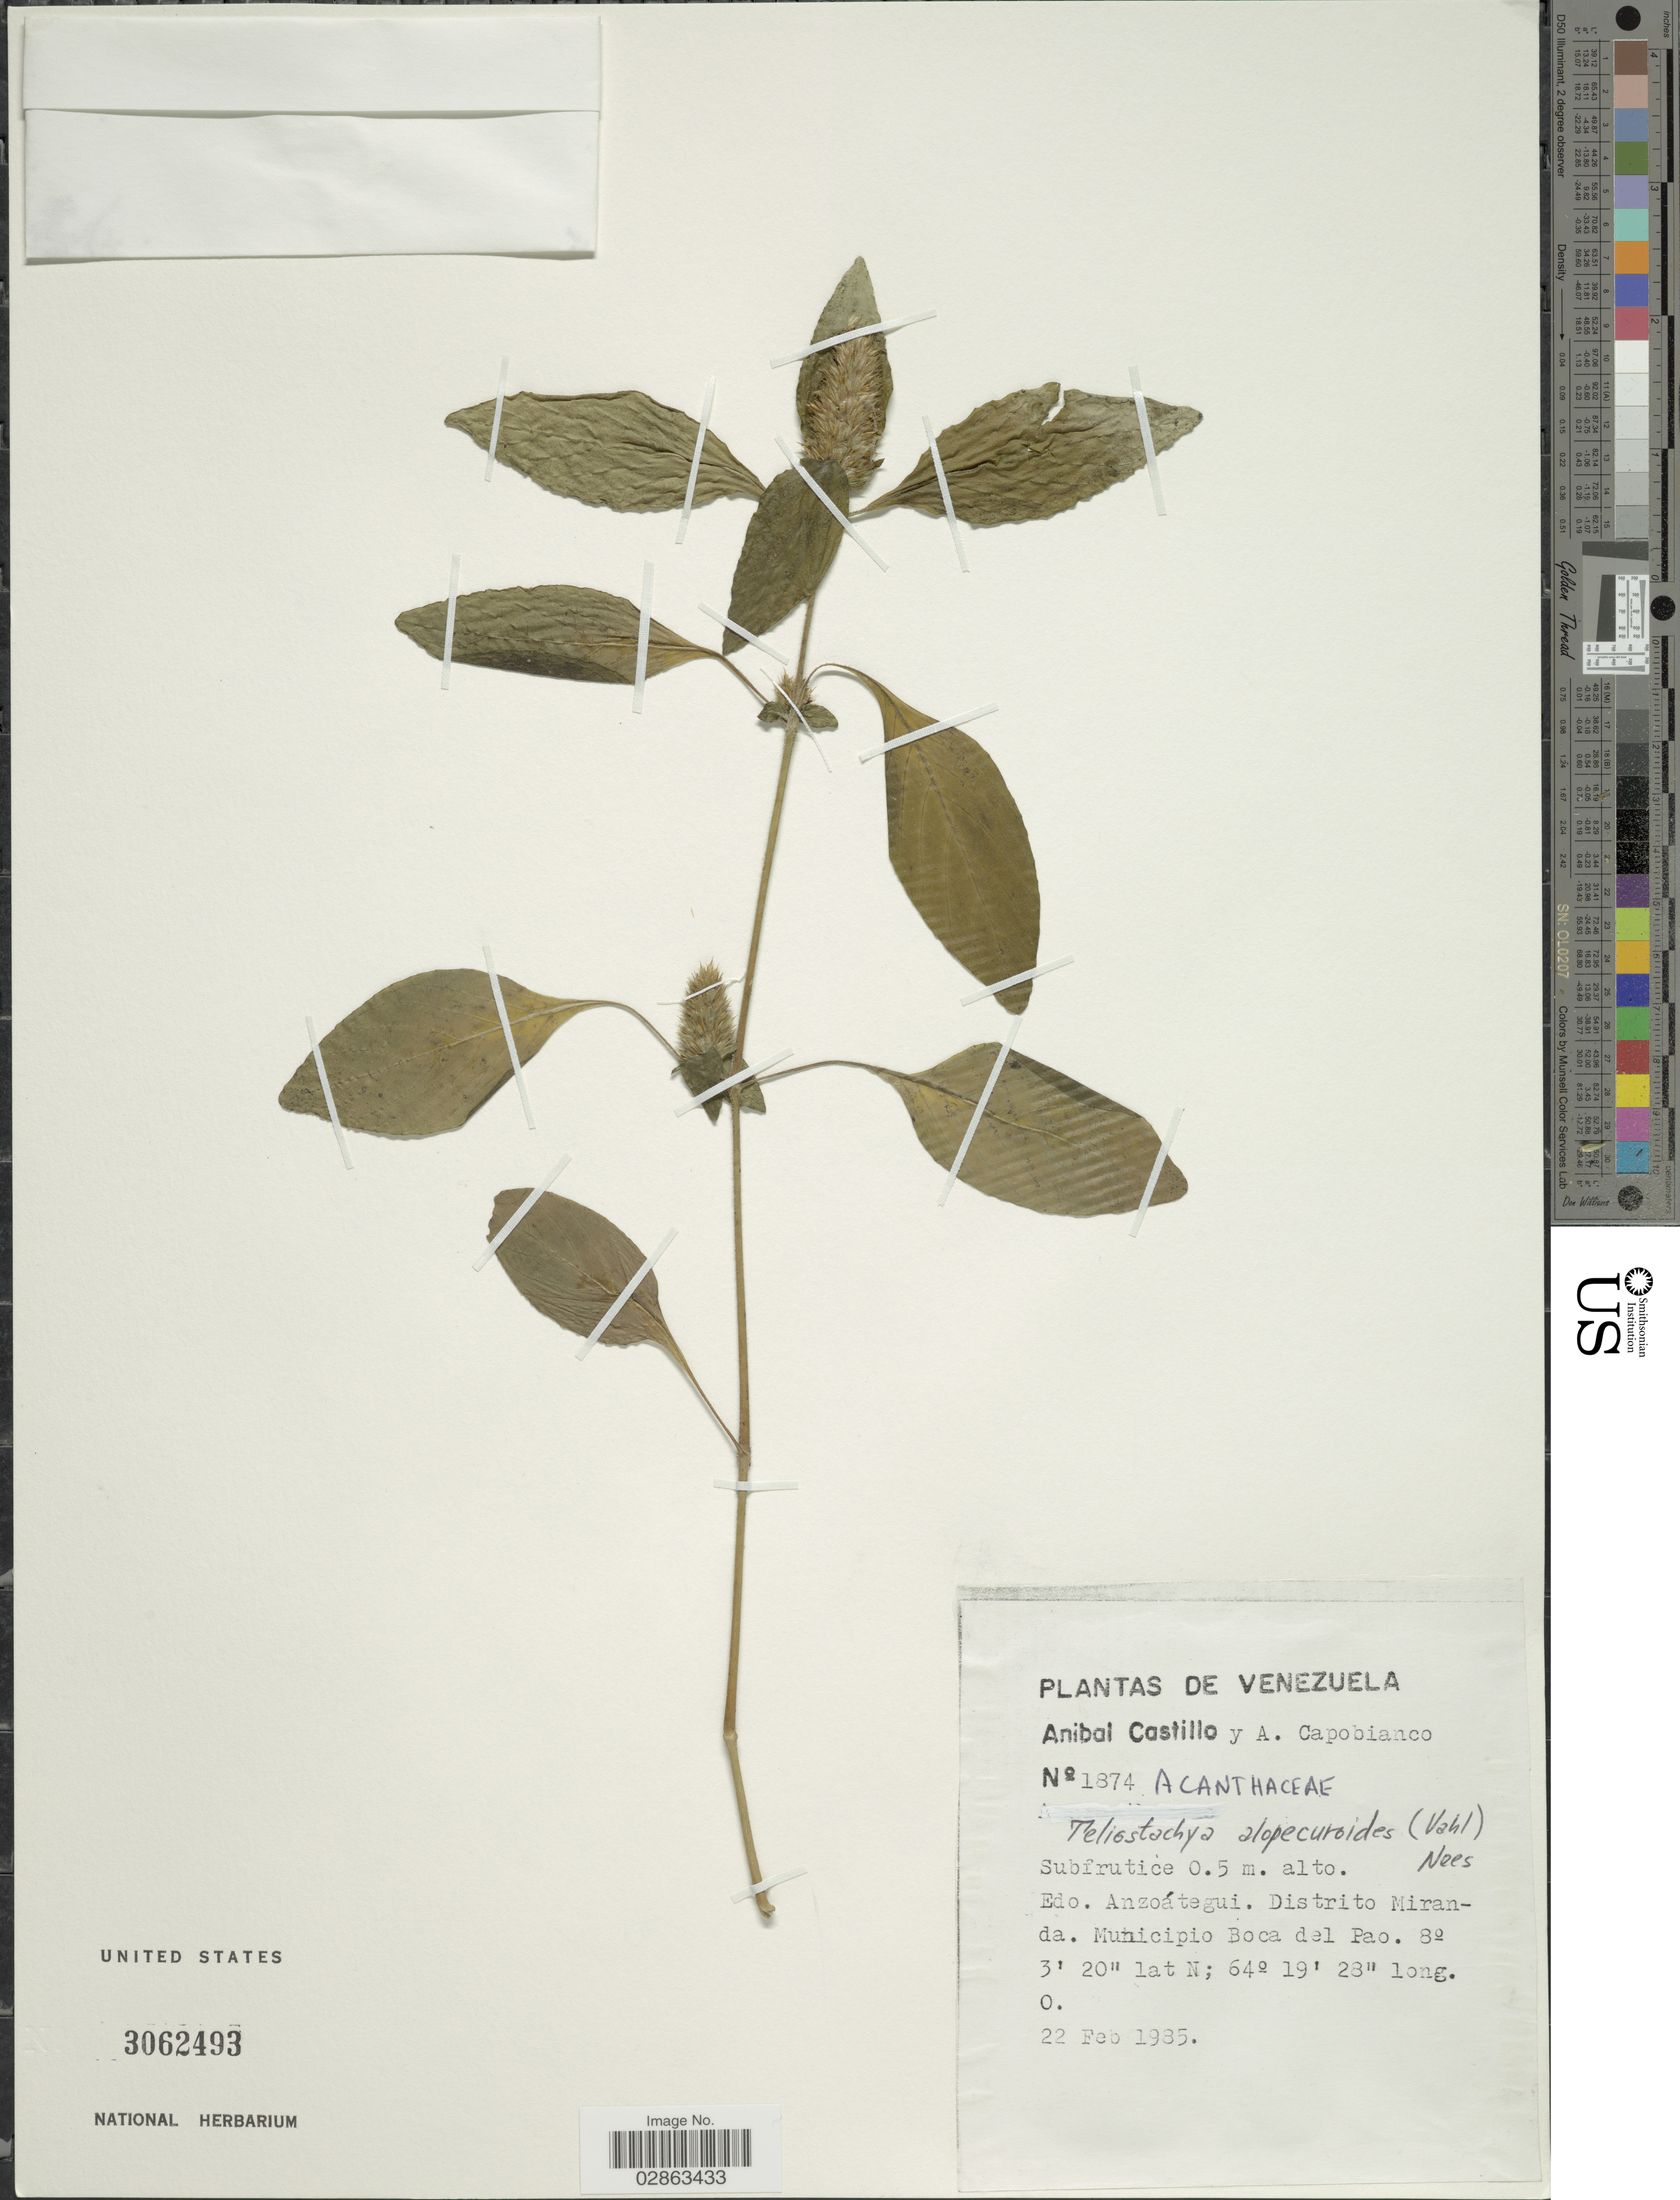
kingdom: Plantae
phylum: Tracheophyta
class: Magnoliopsida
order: Lamiales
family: Acanthaceae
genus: Teliostachya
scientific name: Teliostachya alopecuroidea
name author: (Vahl) Nees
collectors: A. Castillo & A. Capobianco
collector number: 1874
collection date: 1985-02-22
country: Venezuela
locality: Edo. Anzoátegui. Distrito Miranda. Municipio Boca del Pao.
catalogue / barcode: US 3062493